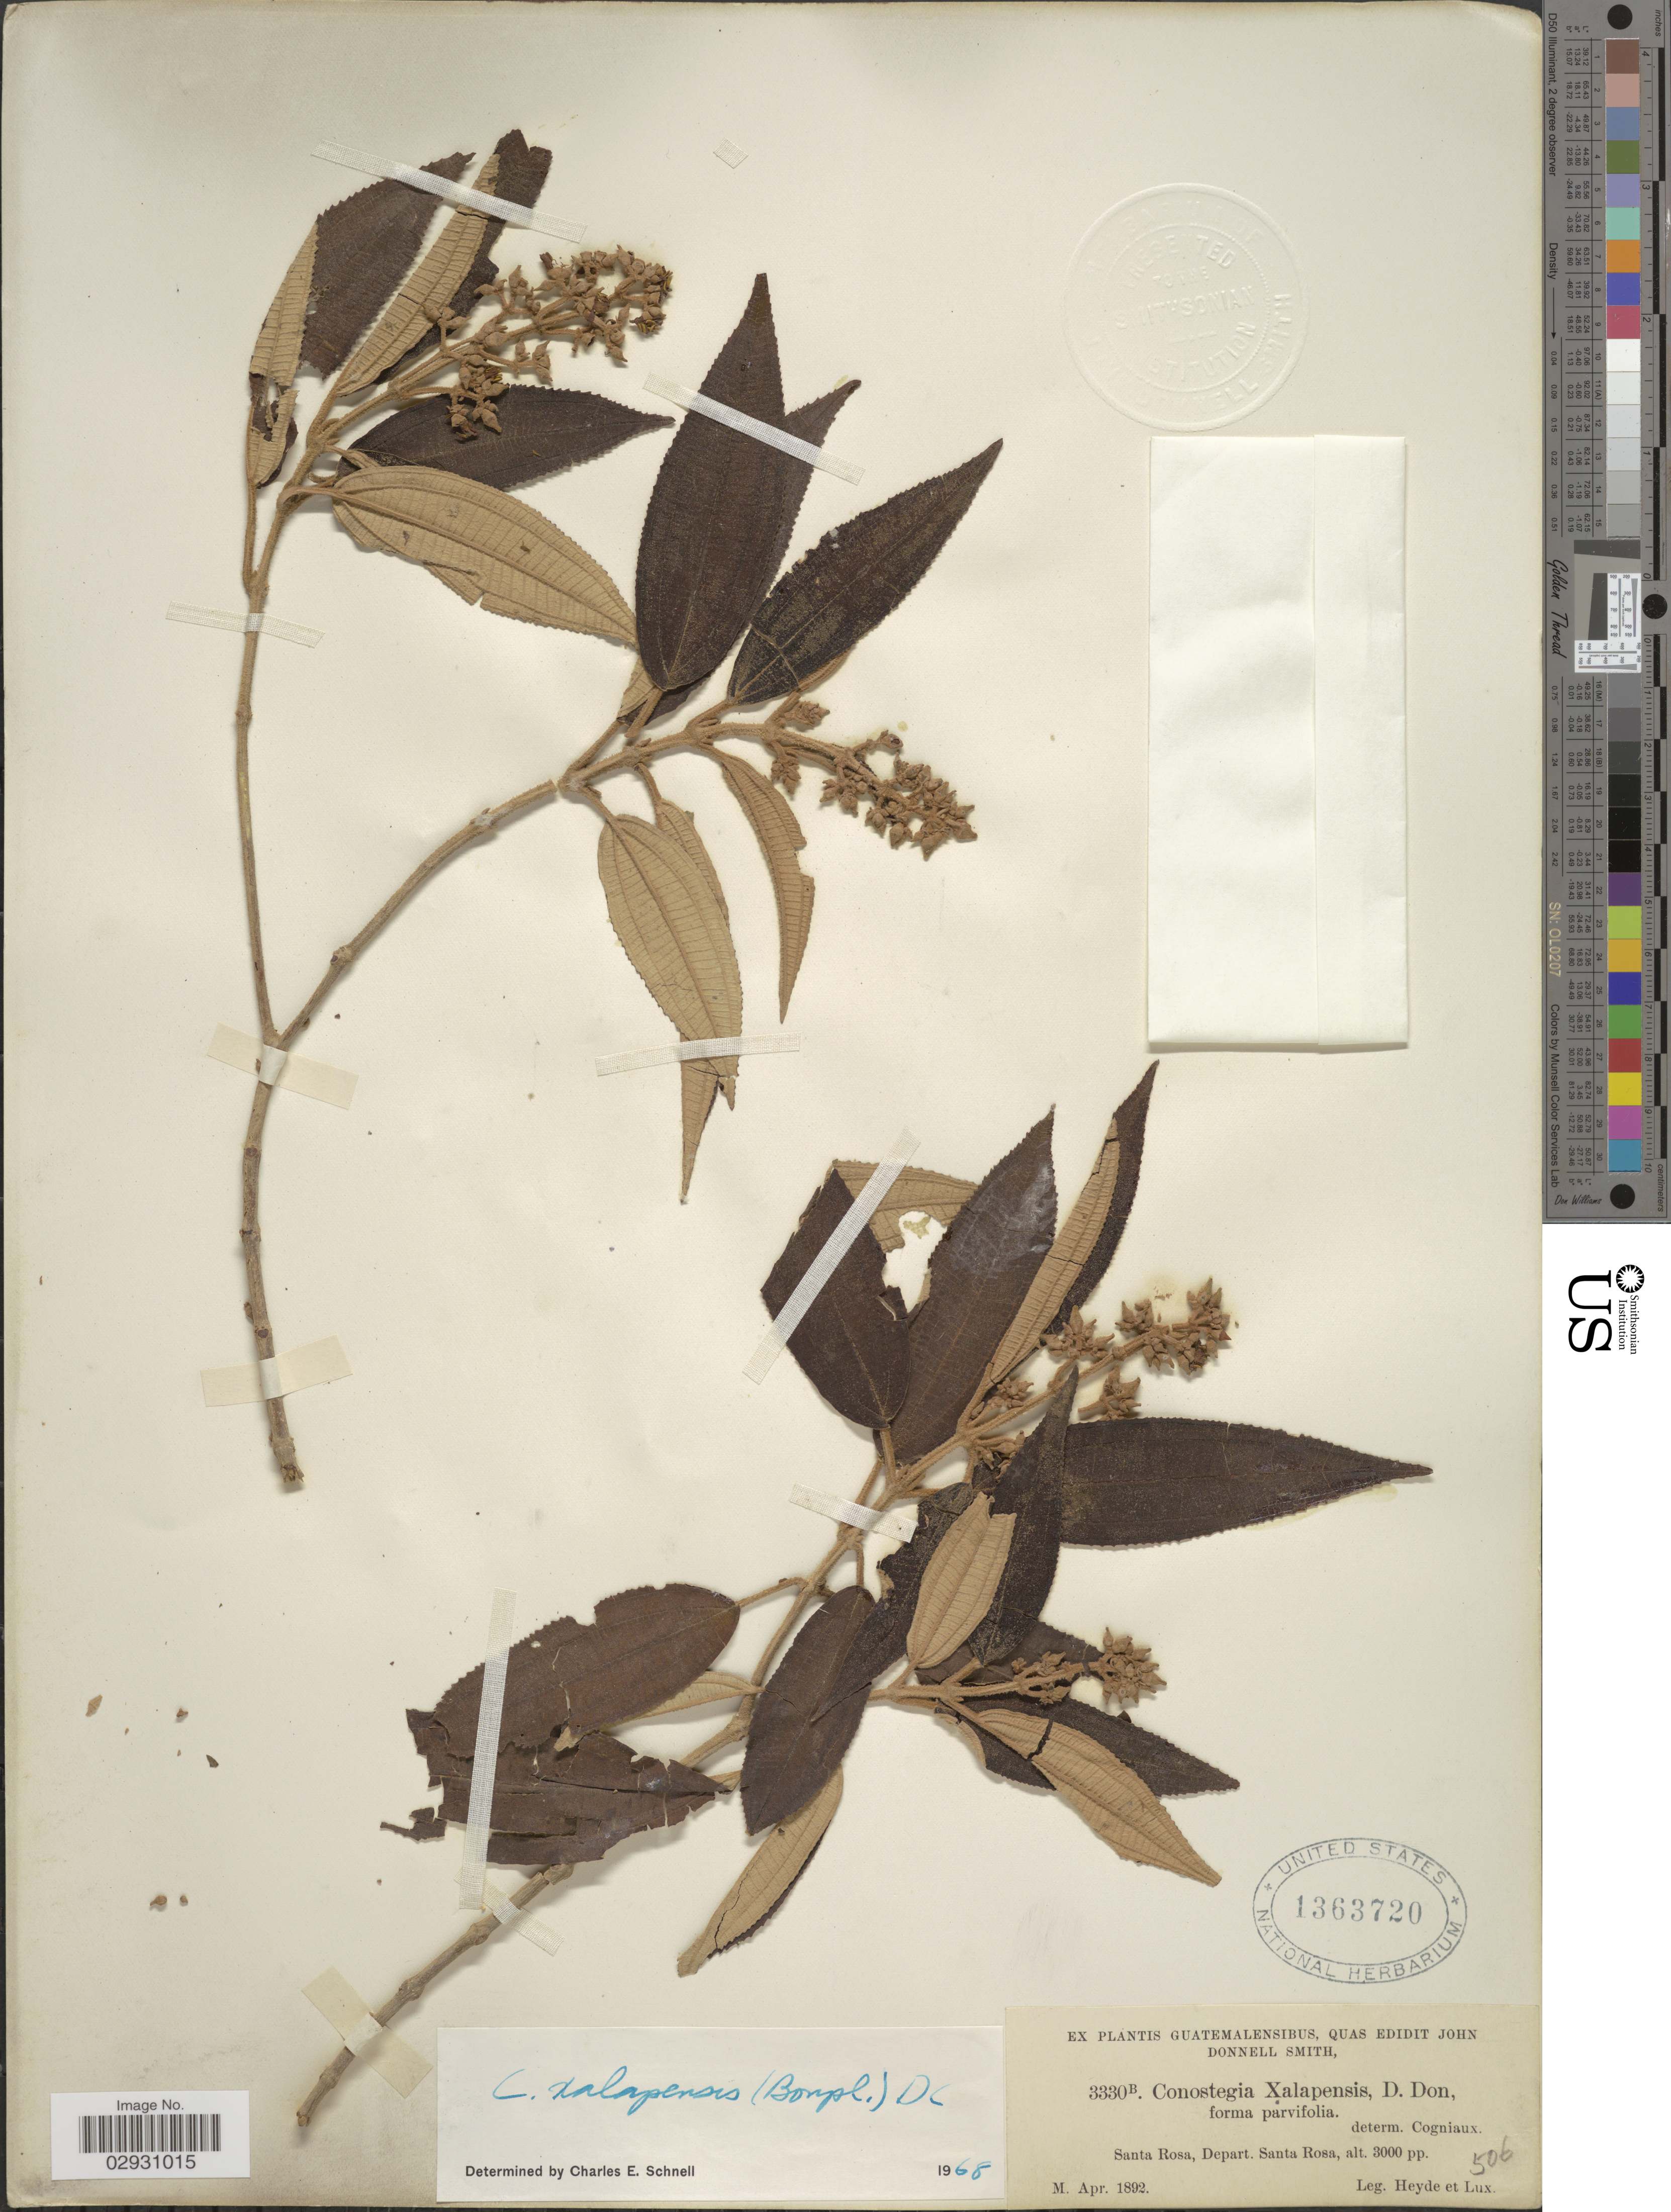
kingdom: Plantae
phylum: Tracheophyta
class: Magnoliopsida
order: Myrtales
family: Melastomataceae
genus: Conostegia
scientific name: Conostegia quadrangularis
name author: Schltdl. ex Steud.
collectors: Heyde & Lux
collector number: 3330B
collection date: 1892-04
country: Guatemala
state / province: Santa Rosa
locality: Santa Rosqa, Depart. Santa Rosa.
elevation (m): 914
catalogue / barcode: US 1363720